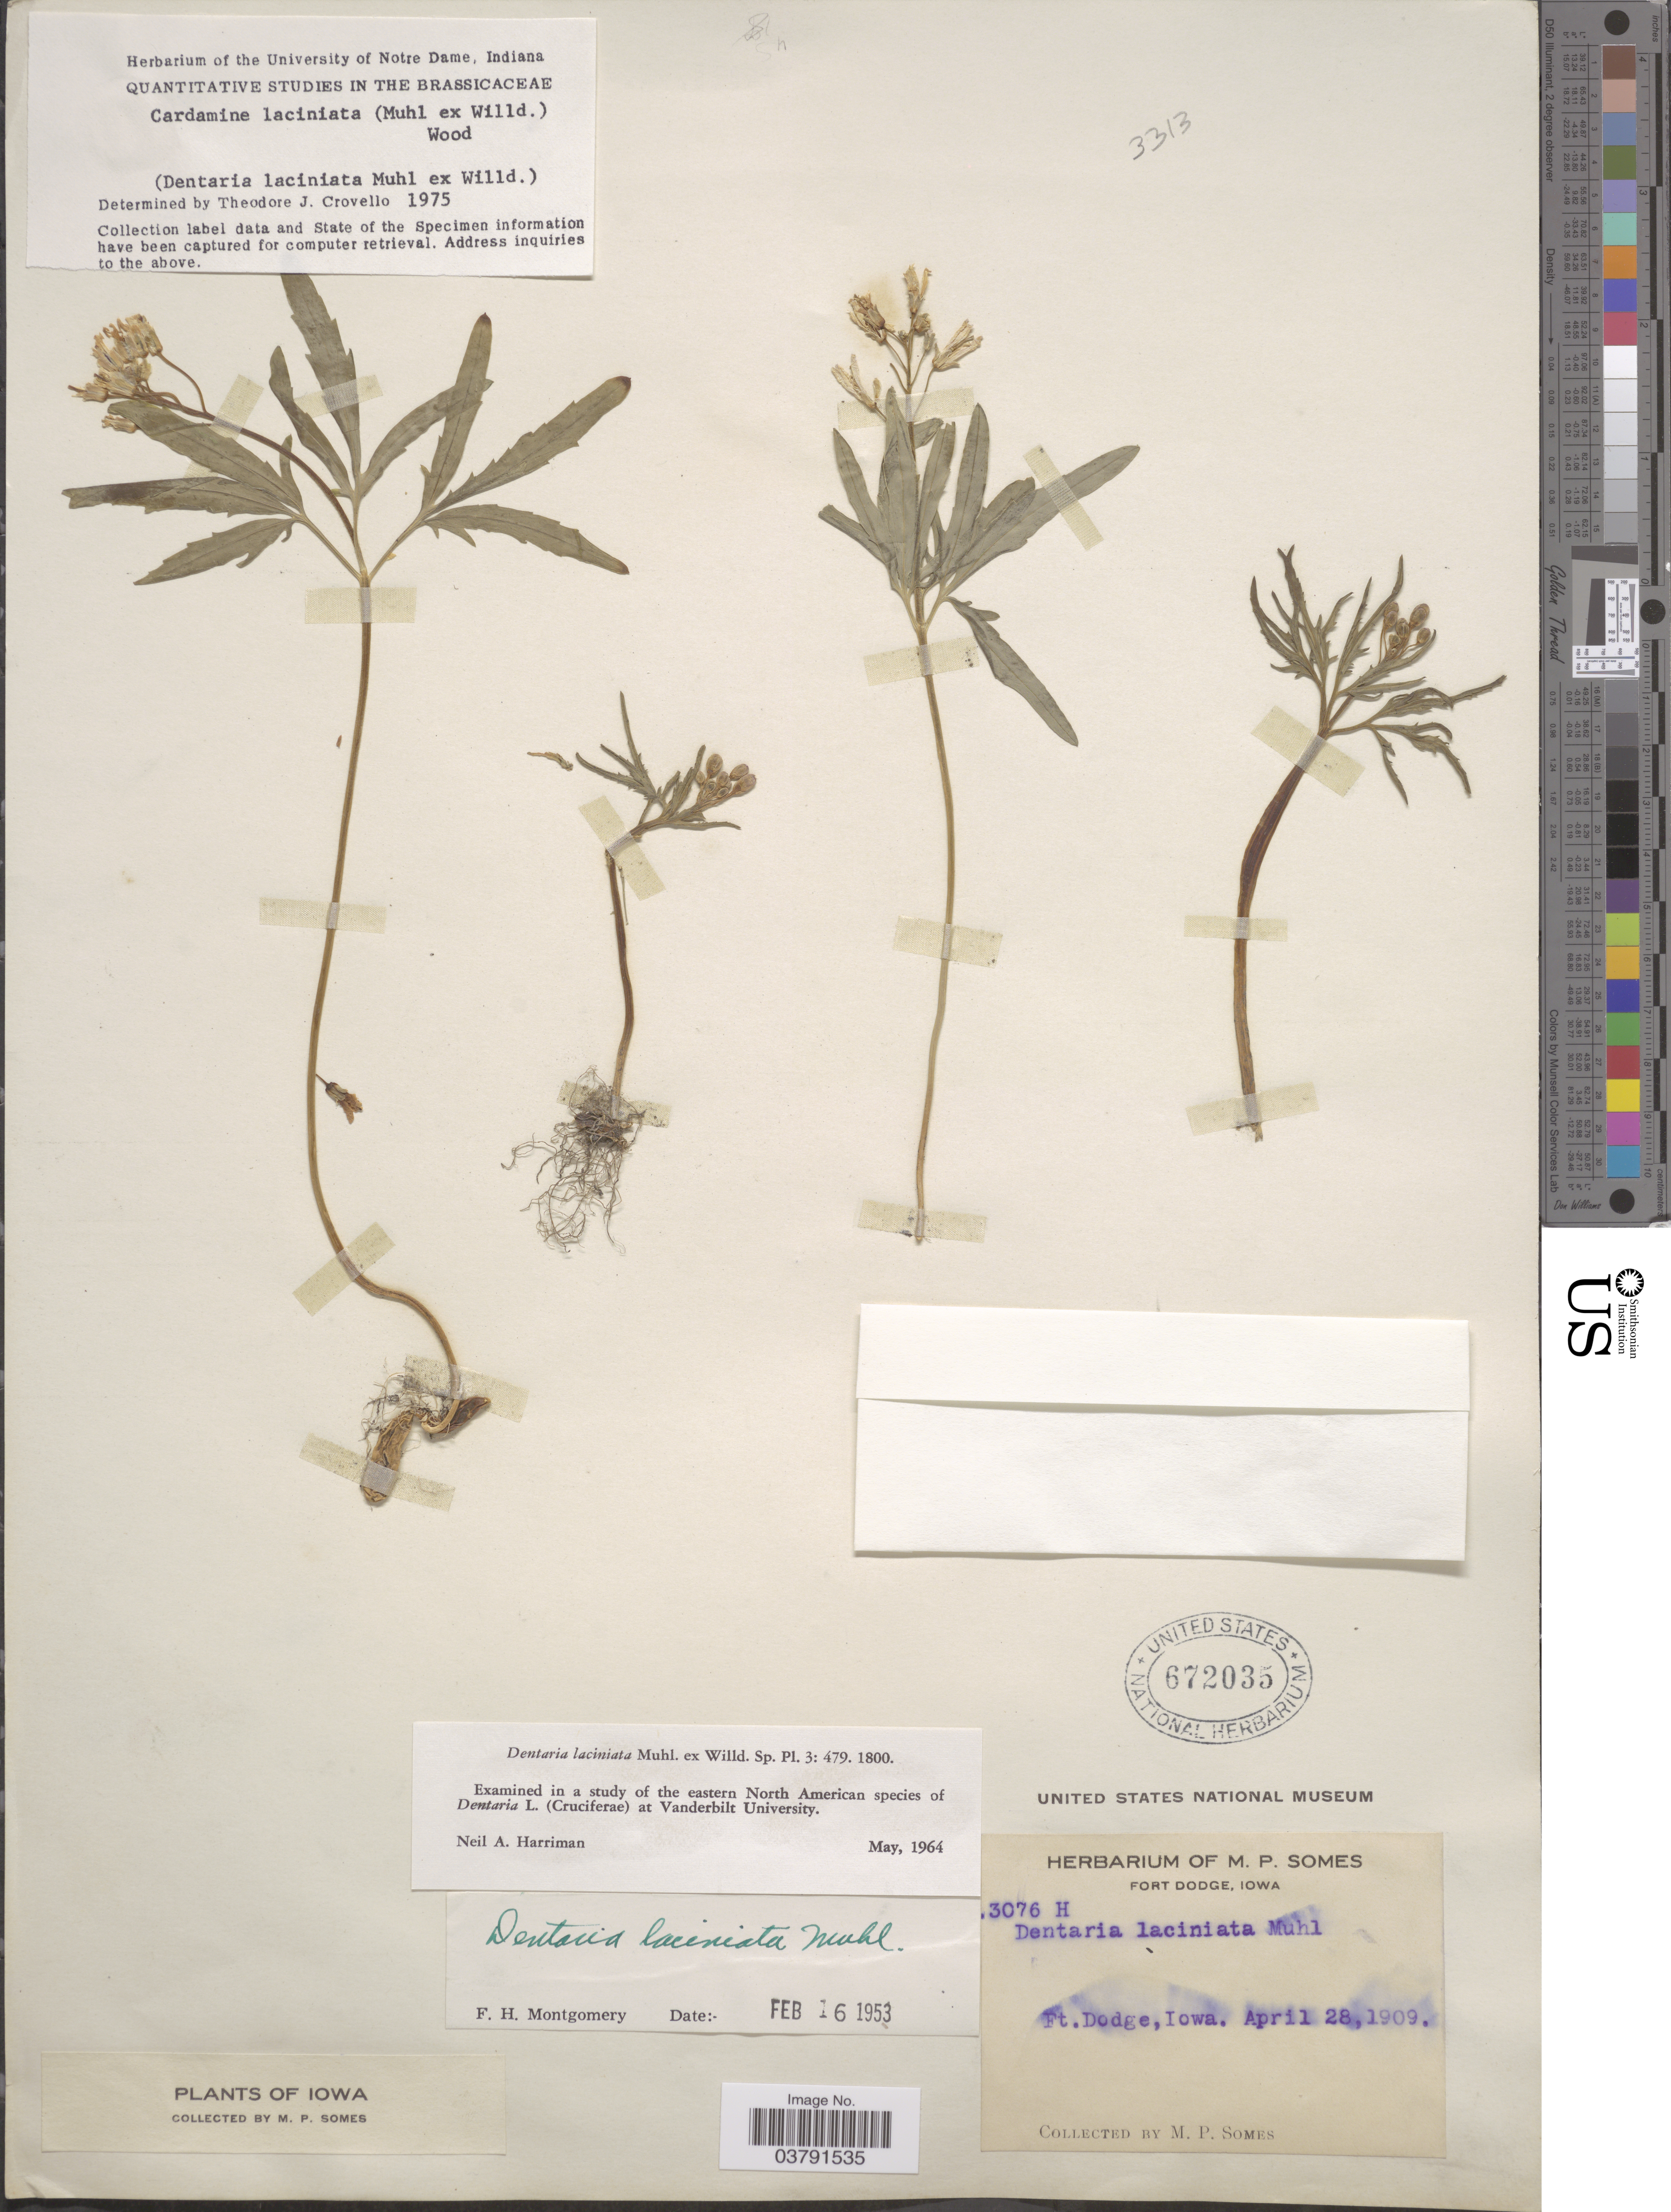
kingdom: Plantae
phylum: Tracheophyta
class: Magnoliopsida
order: Brassicales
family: Brassicaceae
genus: Dentaria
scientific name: Dentaria laciniata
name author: Muhl.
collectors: M. Somes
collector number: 3076H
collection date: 1909-04-28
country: United States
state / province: Iowa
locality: Ft. Dodge.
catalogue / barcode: US 672035